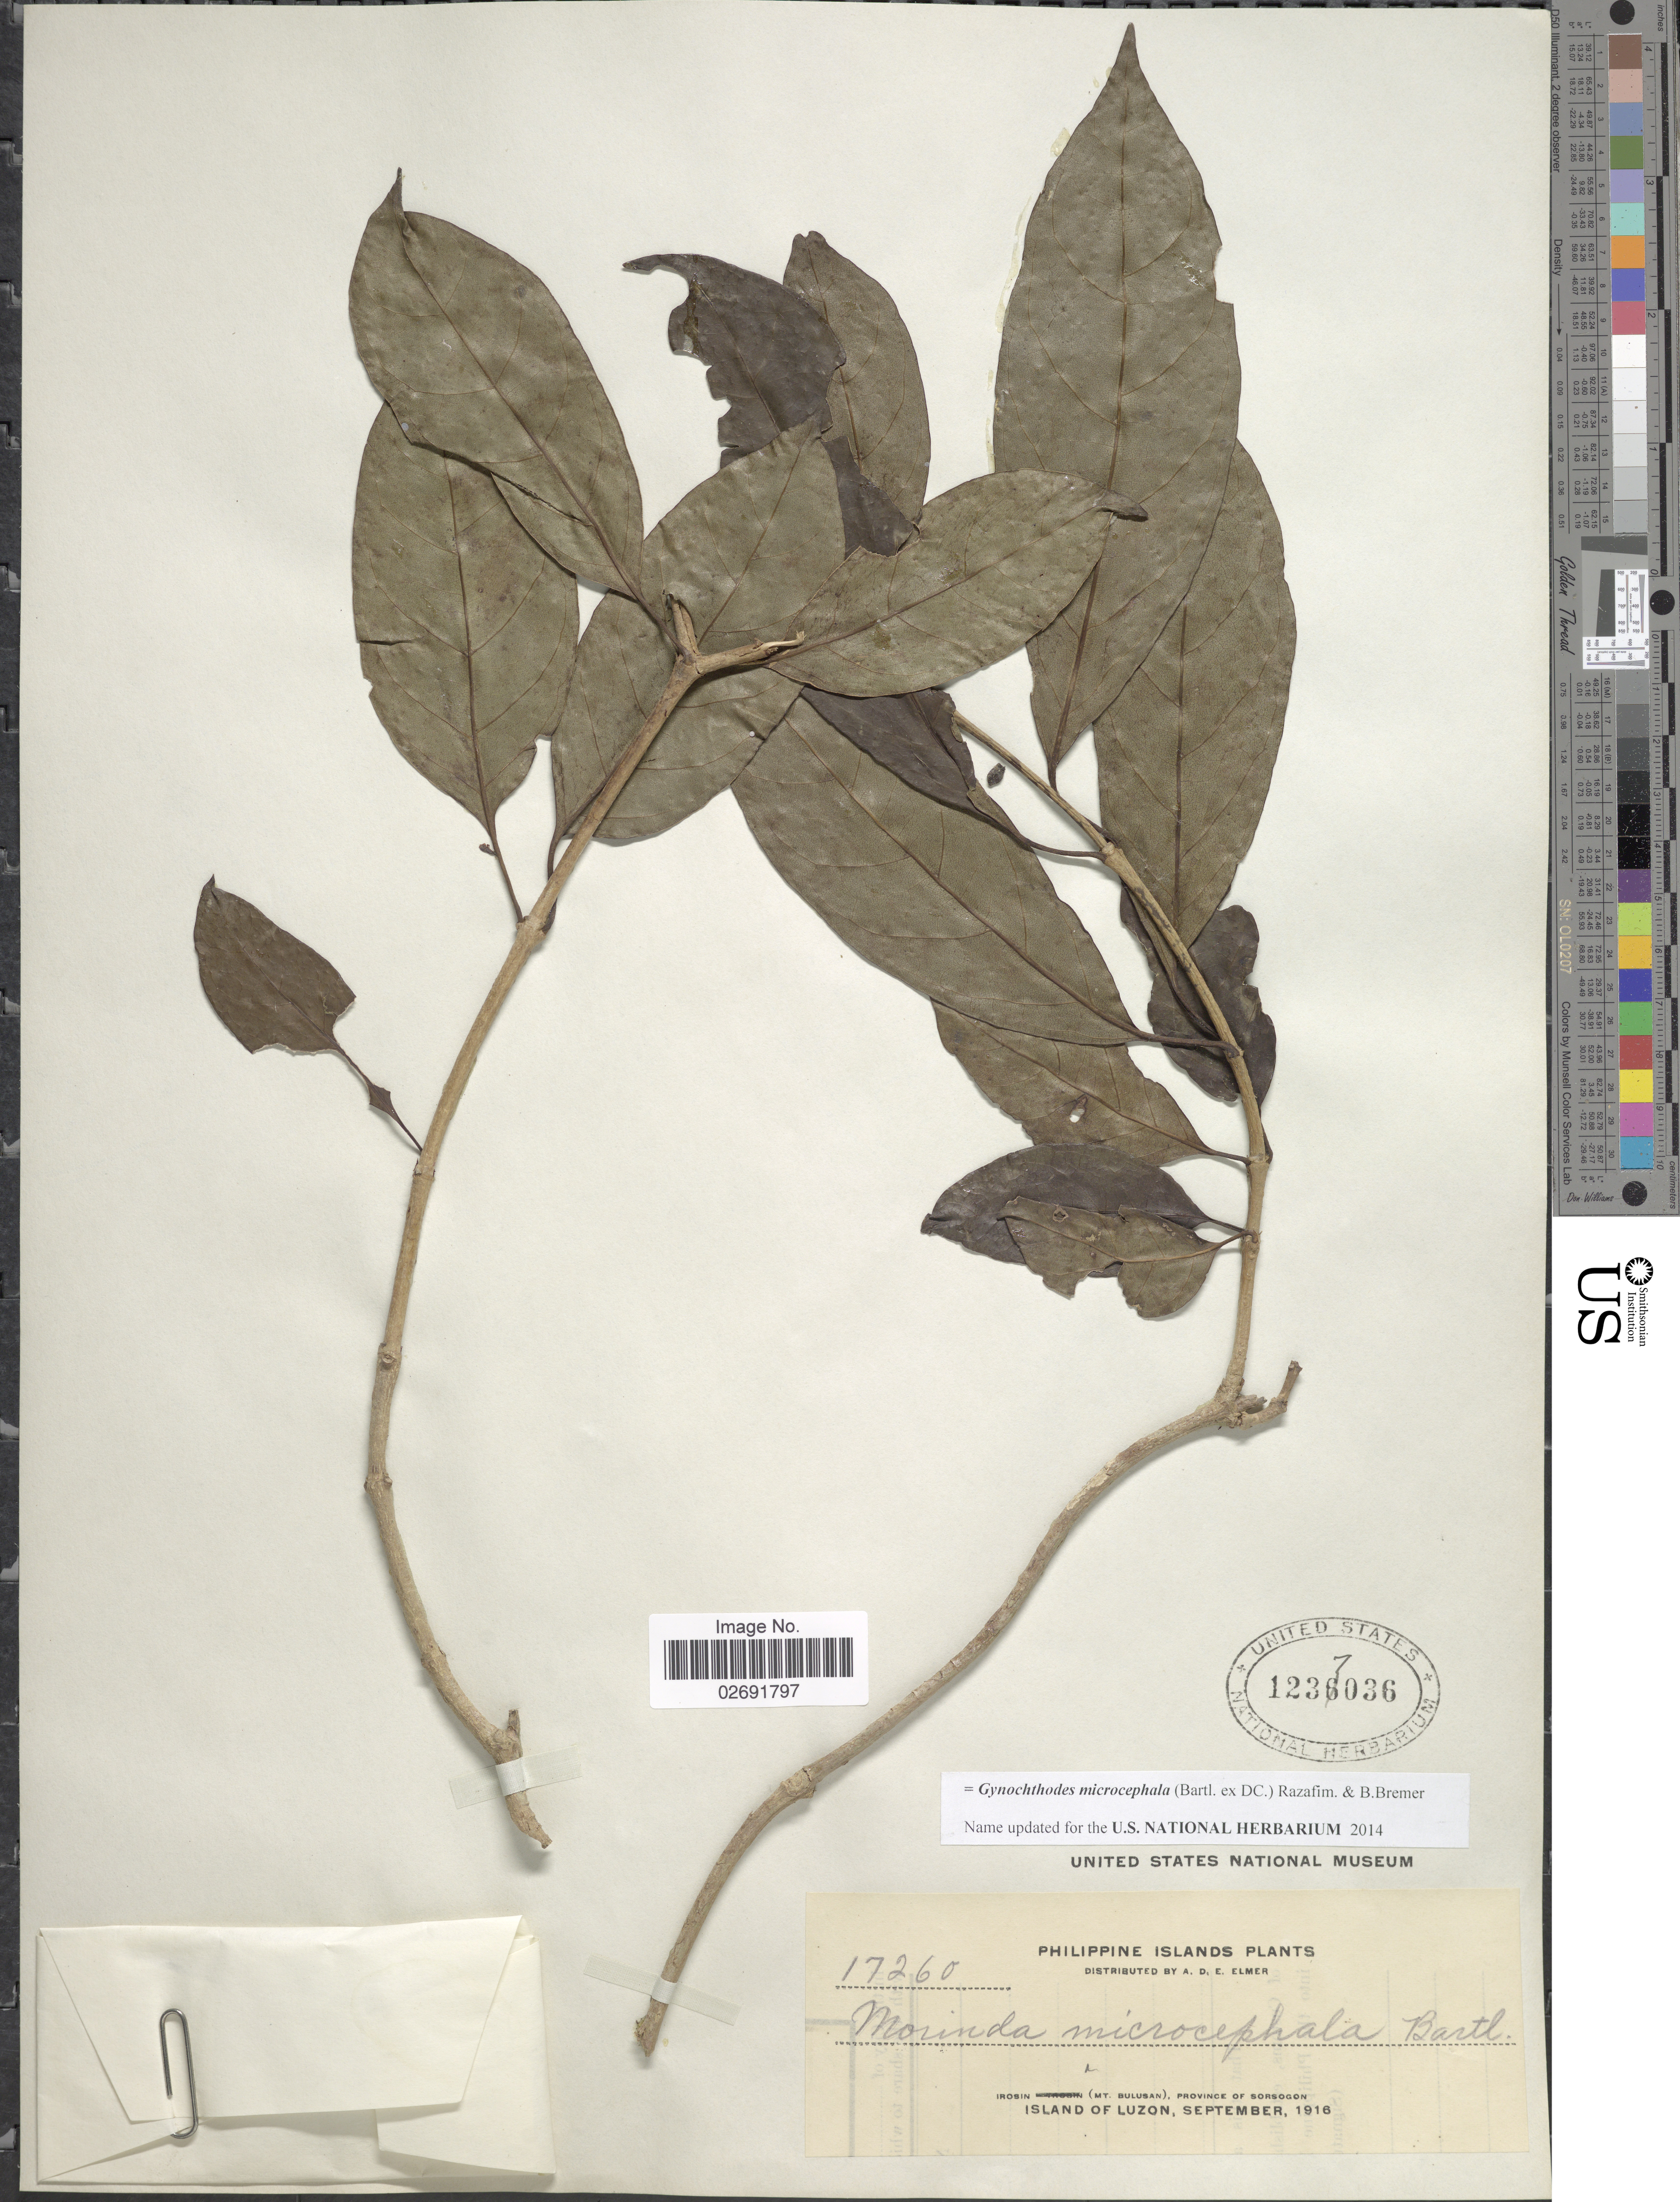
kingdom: Plantae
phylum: Tracheophyta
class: Magnoliopsida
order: Gentianales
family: Rubiaceae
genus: Gynochthodes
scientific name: Gynochthodes microcephala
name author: (Bartl. ex DC.) Razafim. & B. Bremer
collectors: A. D. E. Elmer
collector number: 17260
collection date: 1916-09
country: Philippines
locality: The Philippine Islands, Irosin (Mt Bulusan), Province of Sorsogon, Island of Luzon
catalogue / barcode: US 1236036